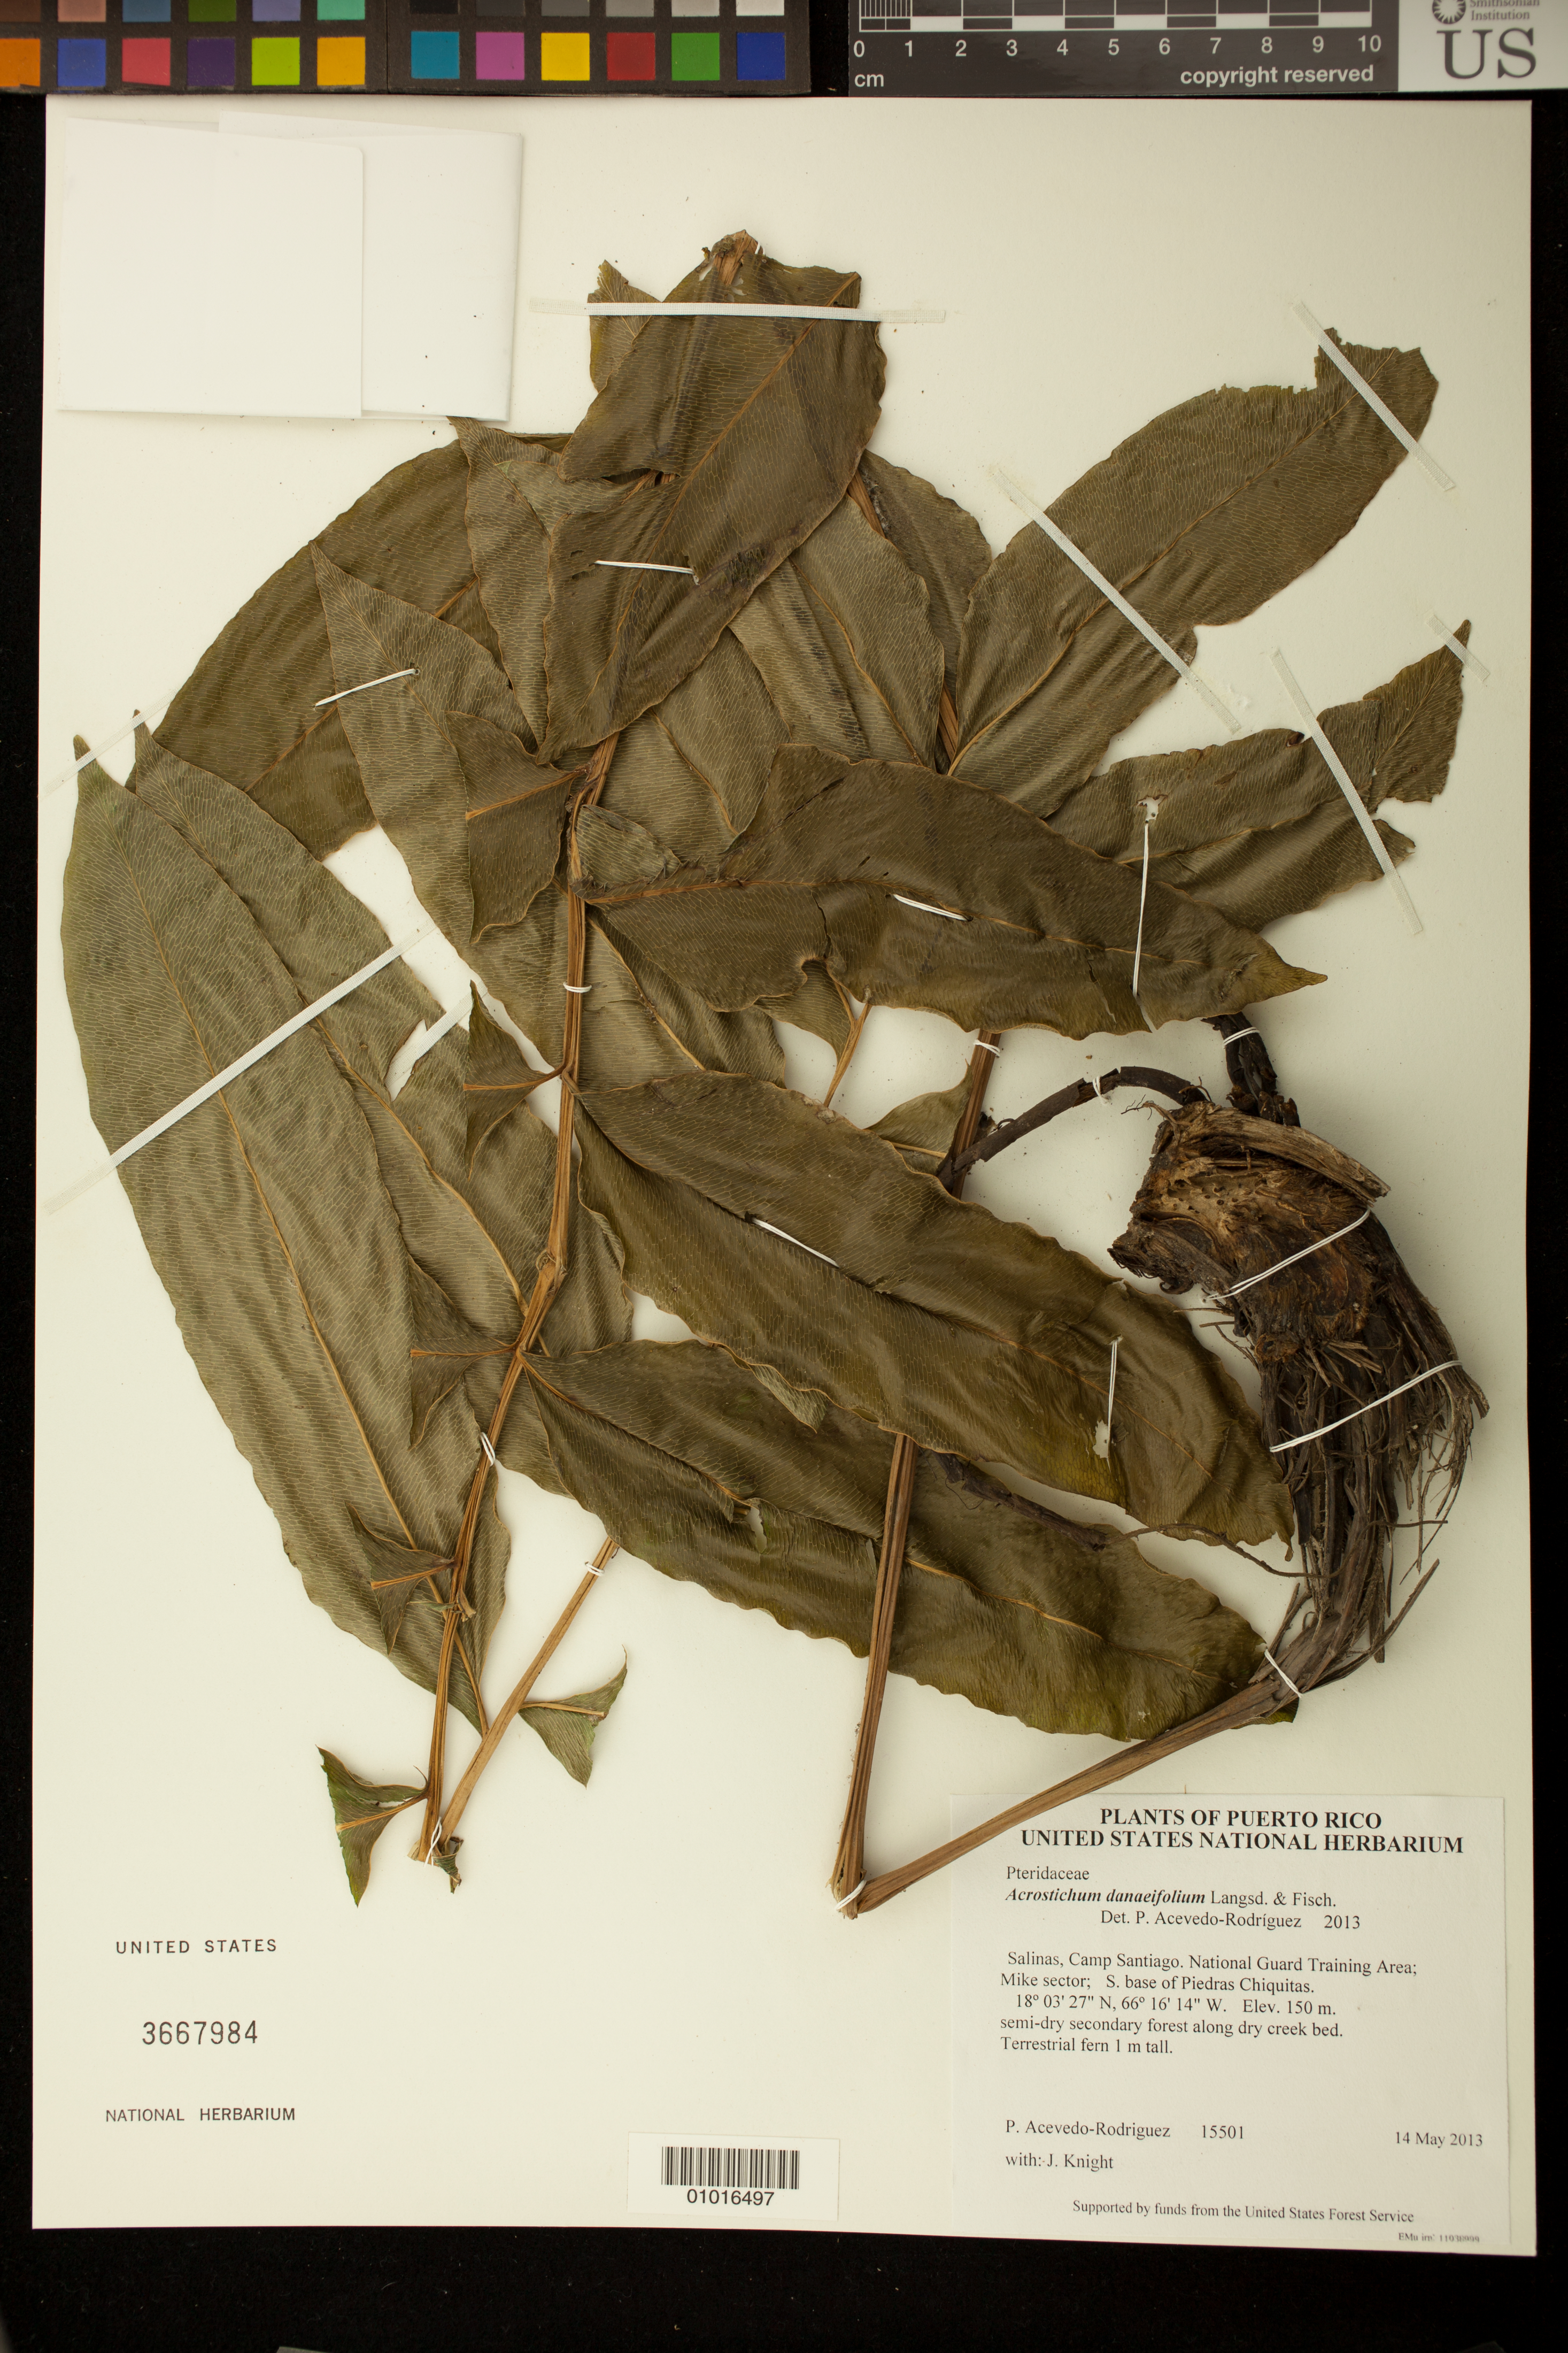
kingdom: Plantae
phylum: Tracheophyta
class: Polypodiopsida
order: Polypodiales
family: Pteridaceae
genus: Acrostichum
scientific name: Acrostichum danaeifolium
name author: Langsd. & Fisch.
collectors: P. Acevedo-Rodr. & J. Knight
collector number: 15501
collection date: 2013-05-14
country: Puerto Rico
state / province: Salinas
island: Puerto Rico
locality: Camp Santiago. National Guard Training Area; Mike sector; S. base of Piedras Chiquitas.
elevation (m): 150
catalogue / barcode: US 3667984